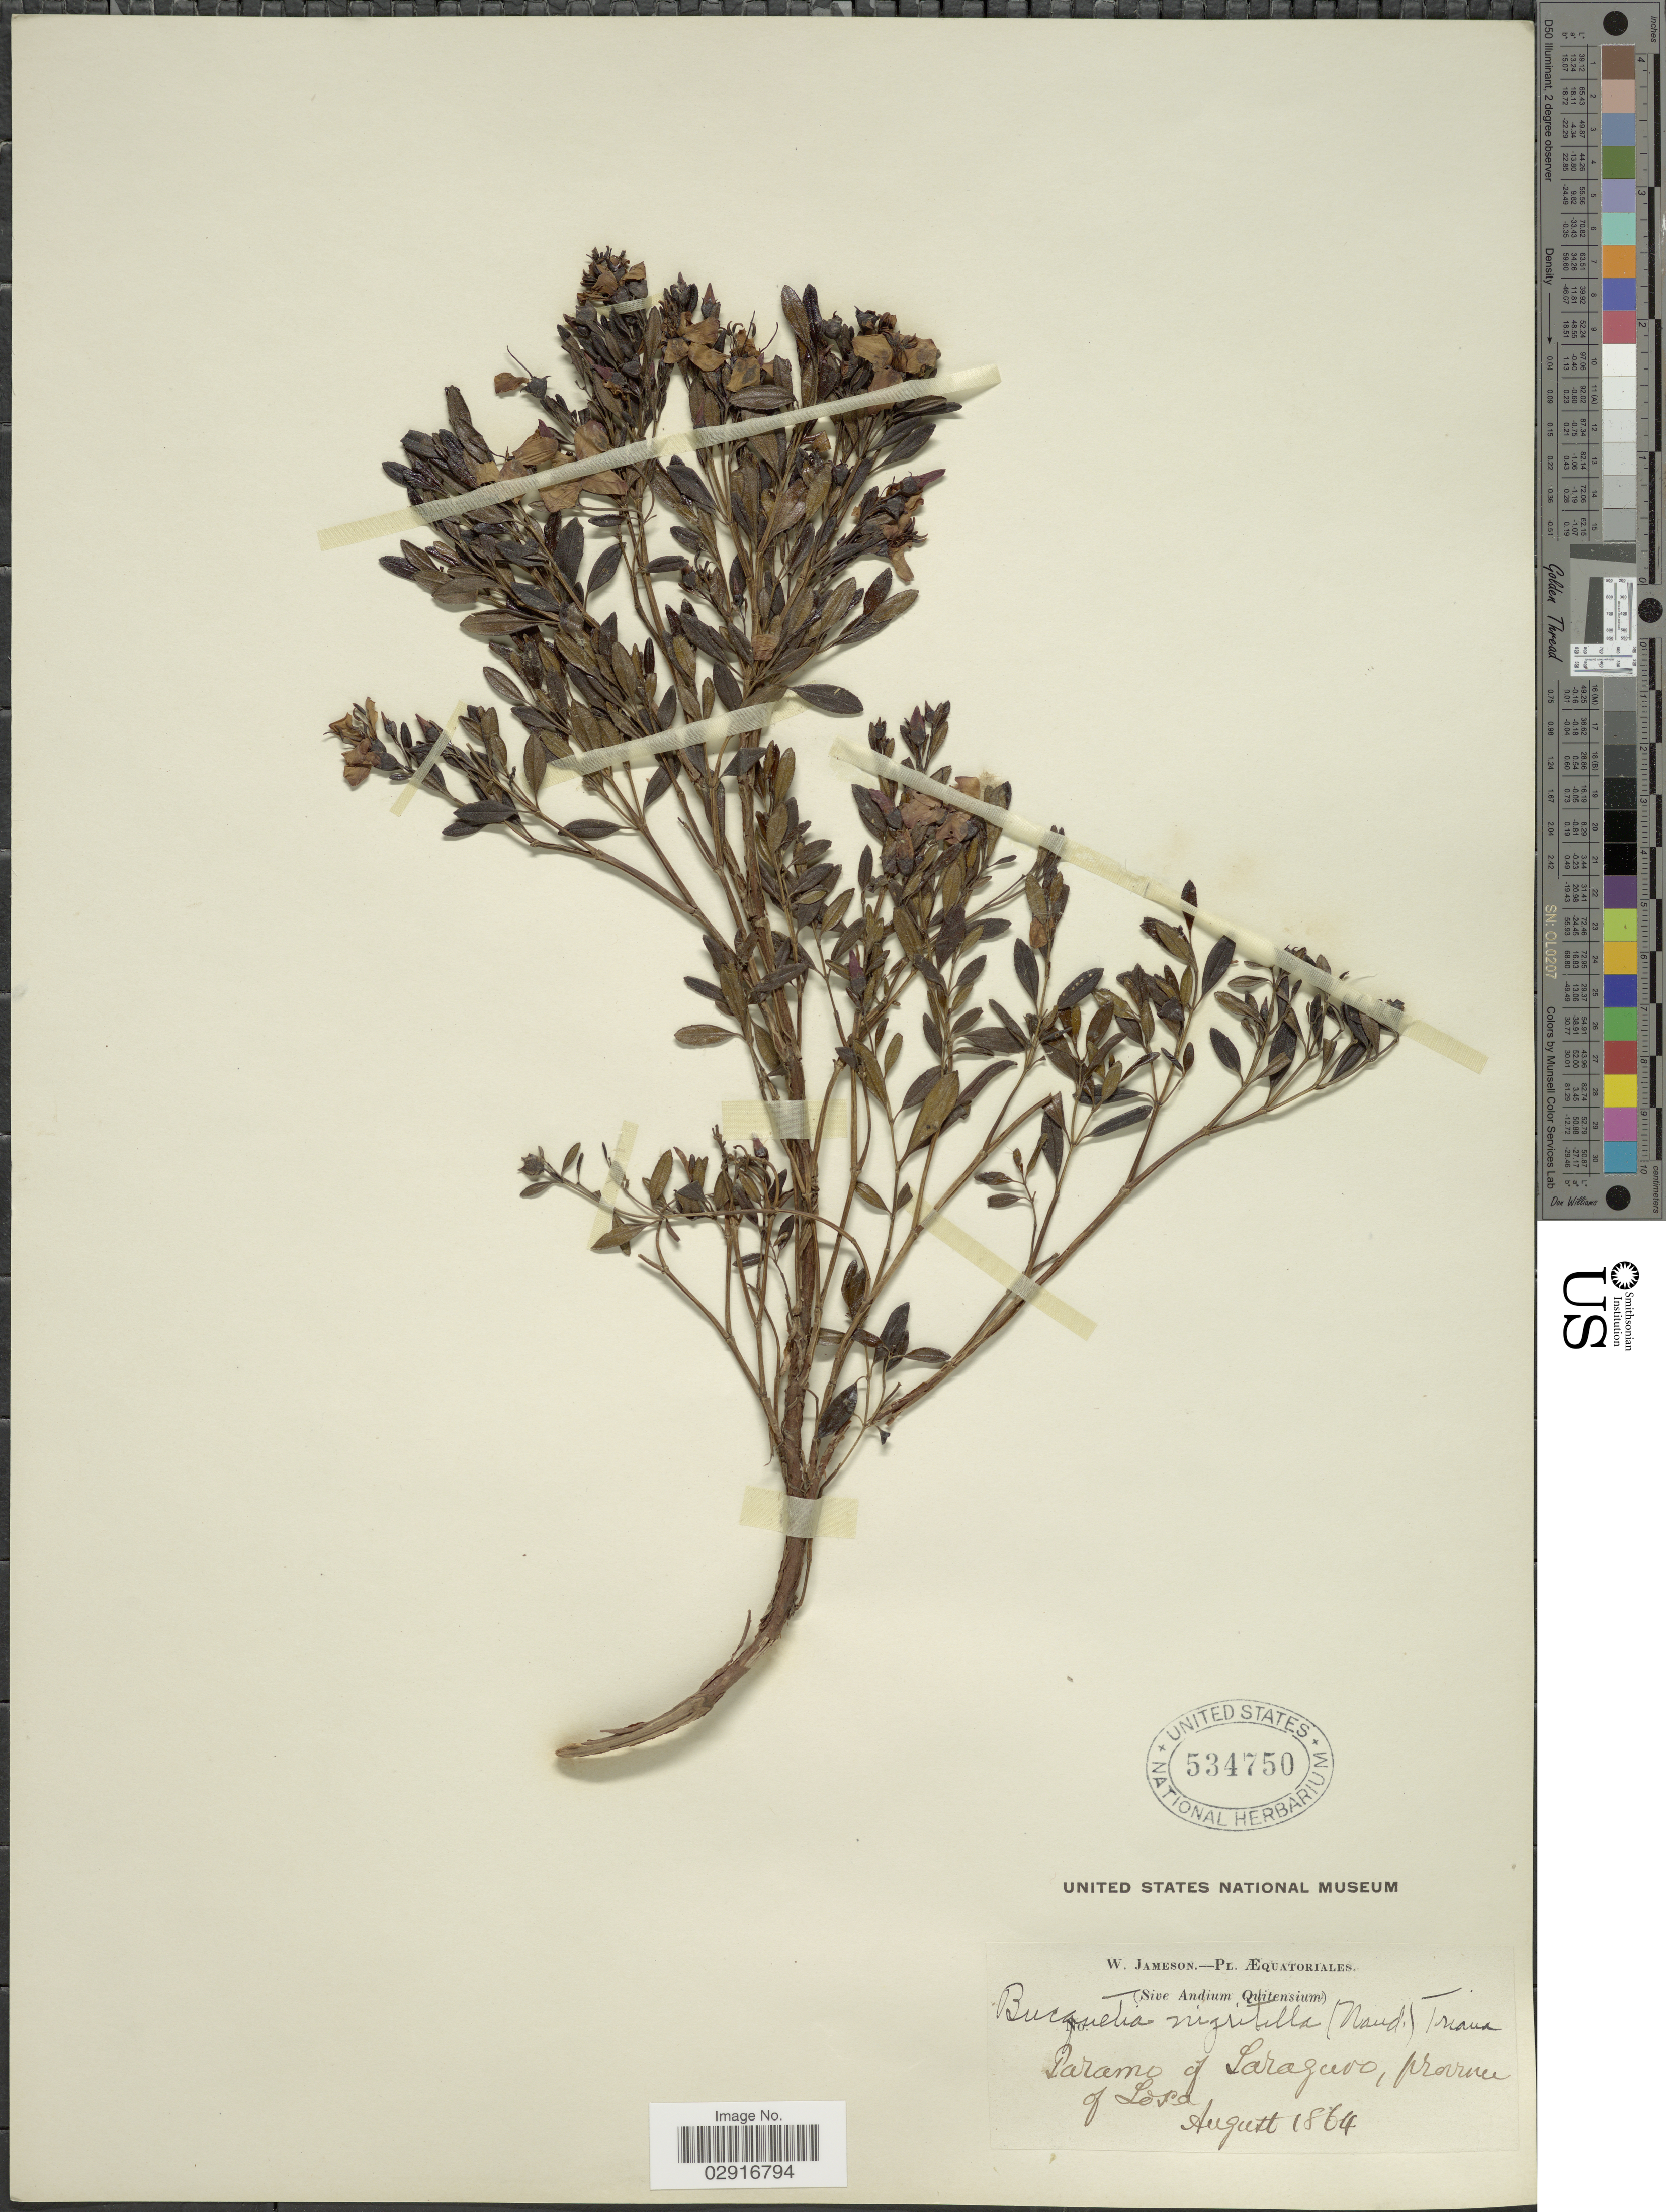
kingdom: Plantae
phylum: Tracheophyta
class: Magnoliopsida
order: Myrtales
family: Melastomataceae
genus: Bucquetia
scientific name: Bucquetia nigritella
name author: (Naudin) Triana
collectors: W. Jameson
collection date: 1864-08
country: Ecuador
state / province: Loja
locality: Æquatoriales. Paramo of Saraguro, province of Loja.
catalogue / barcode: US 534750